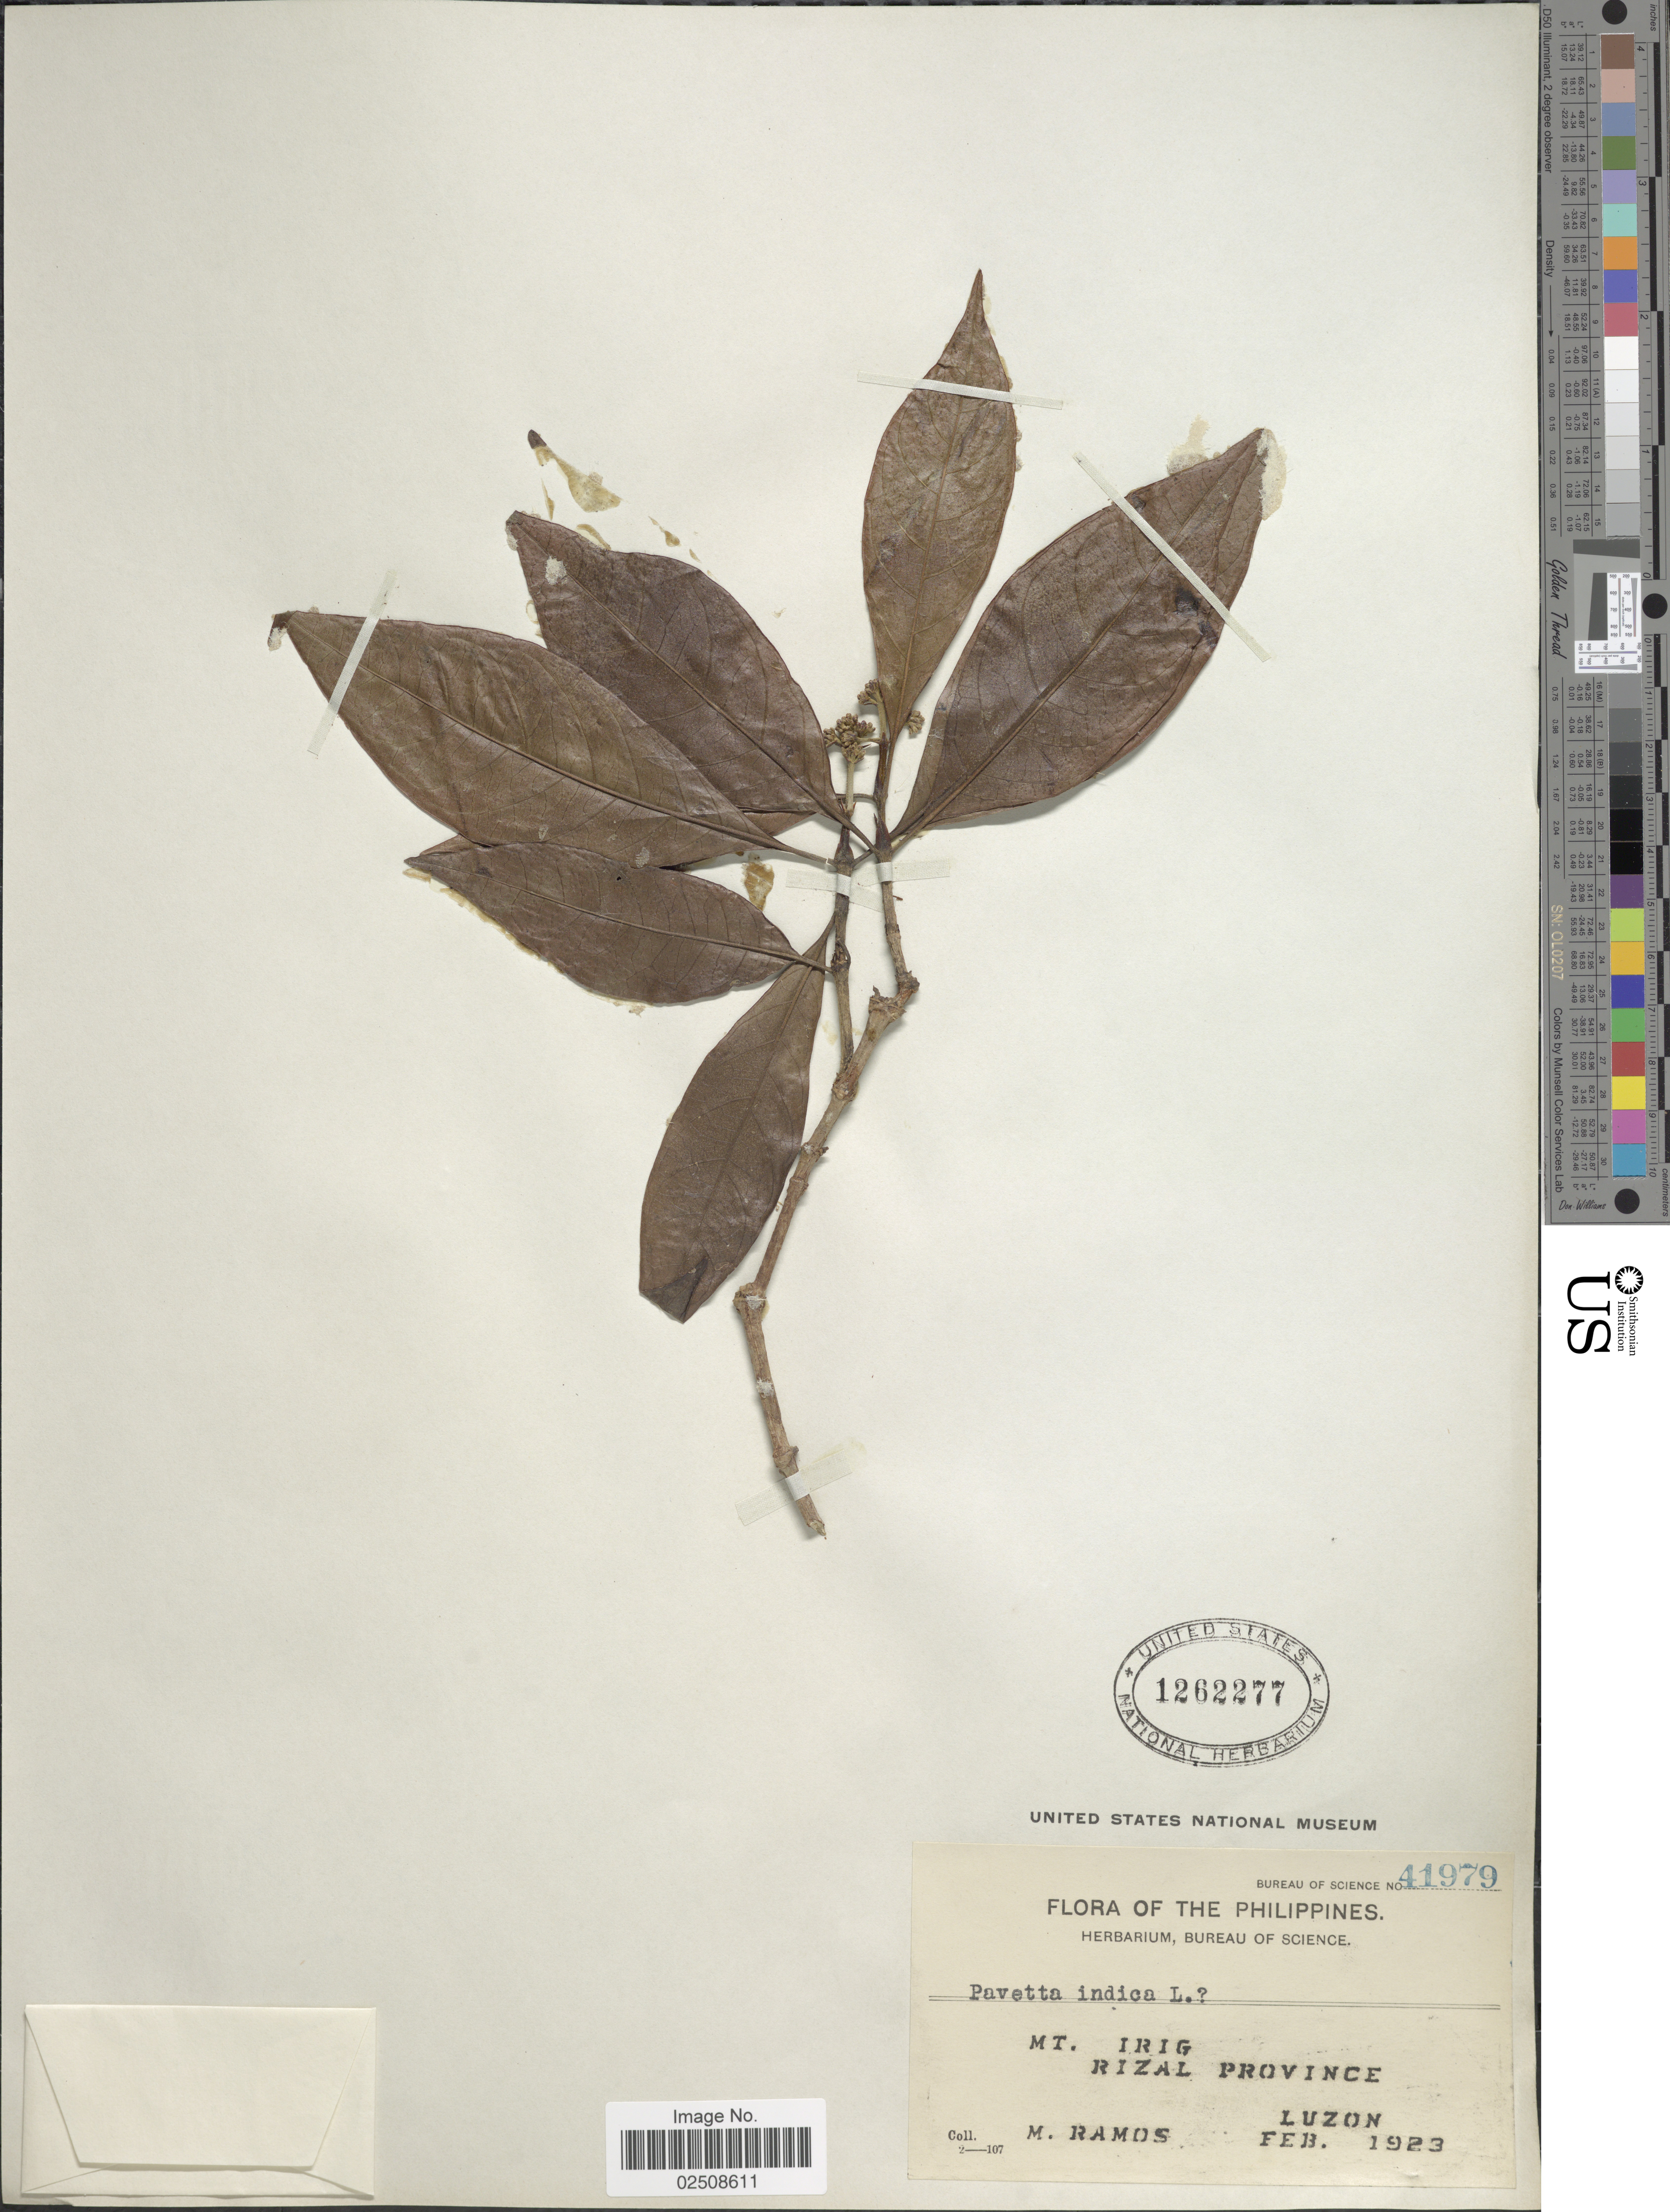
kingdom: Plantae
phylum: Tracheophyta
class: Magnoliopsida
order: Gentianales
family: Rubiaceae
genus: Pavetta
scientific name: Pavetta indica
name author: L.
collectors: M. Ramos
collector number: Bureau of Science 41979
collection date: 1923-02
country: Philippines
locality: Mt. Irig, Rizal Province, Luzon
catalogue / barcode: US 1262277